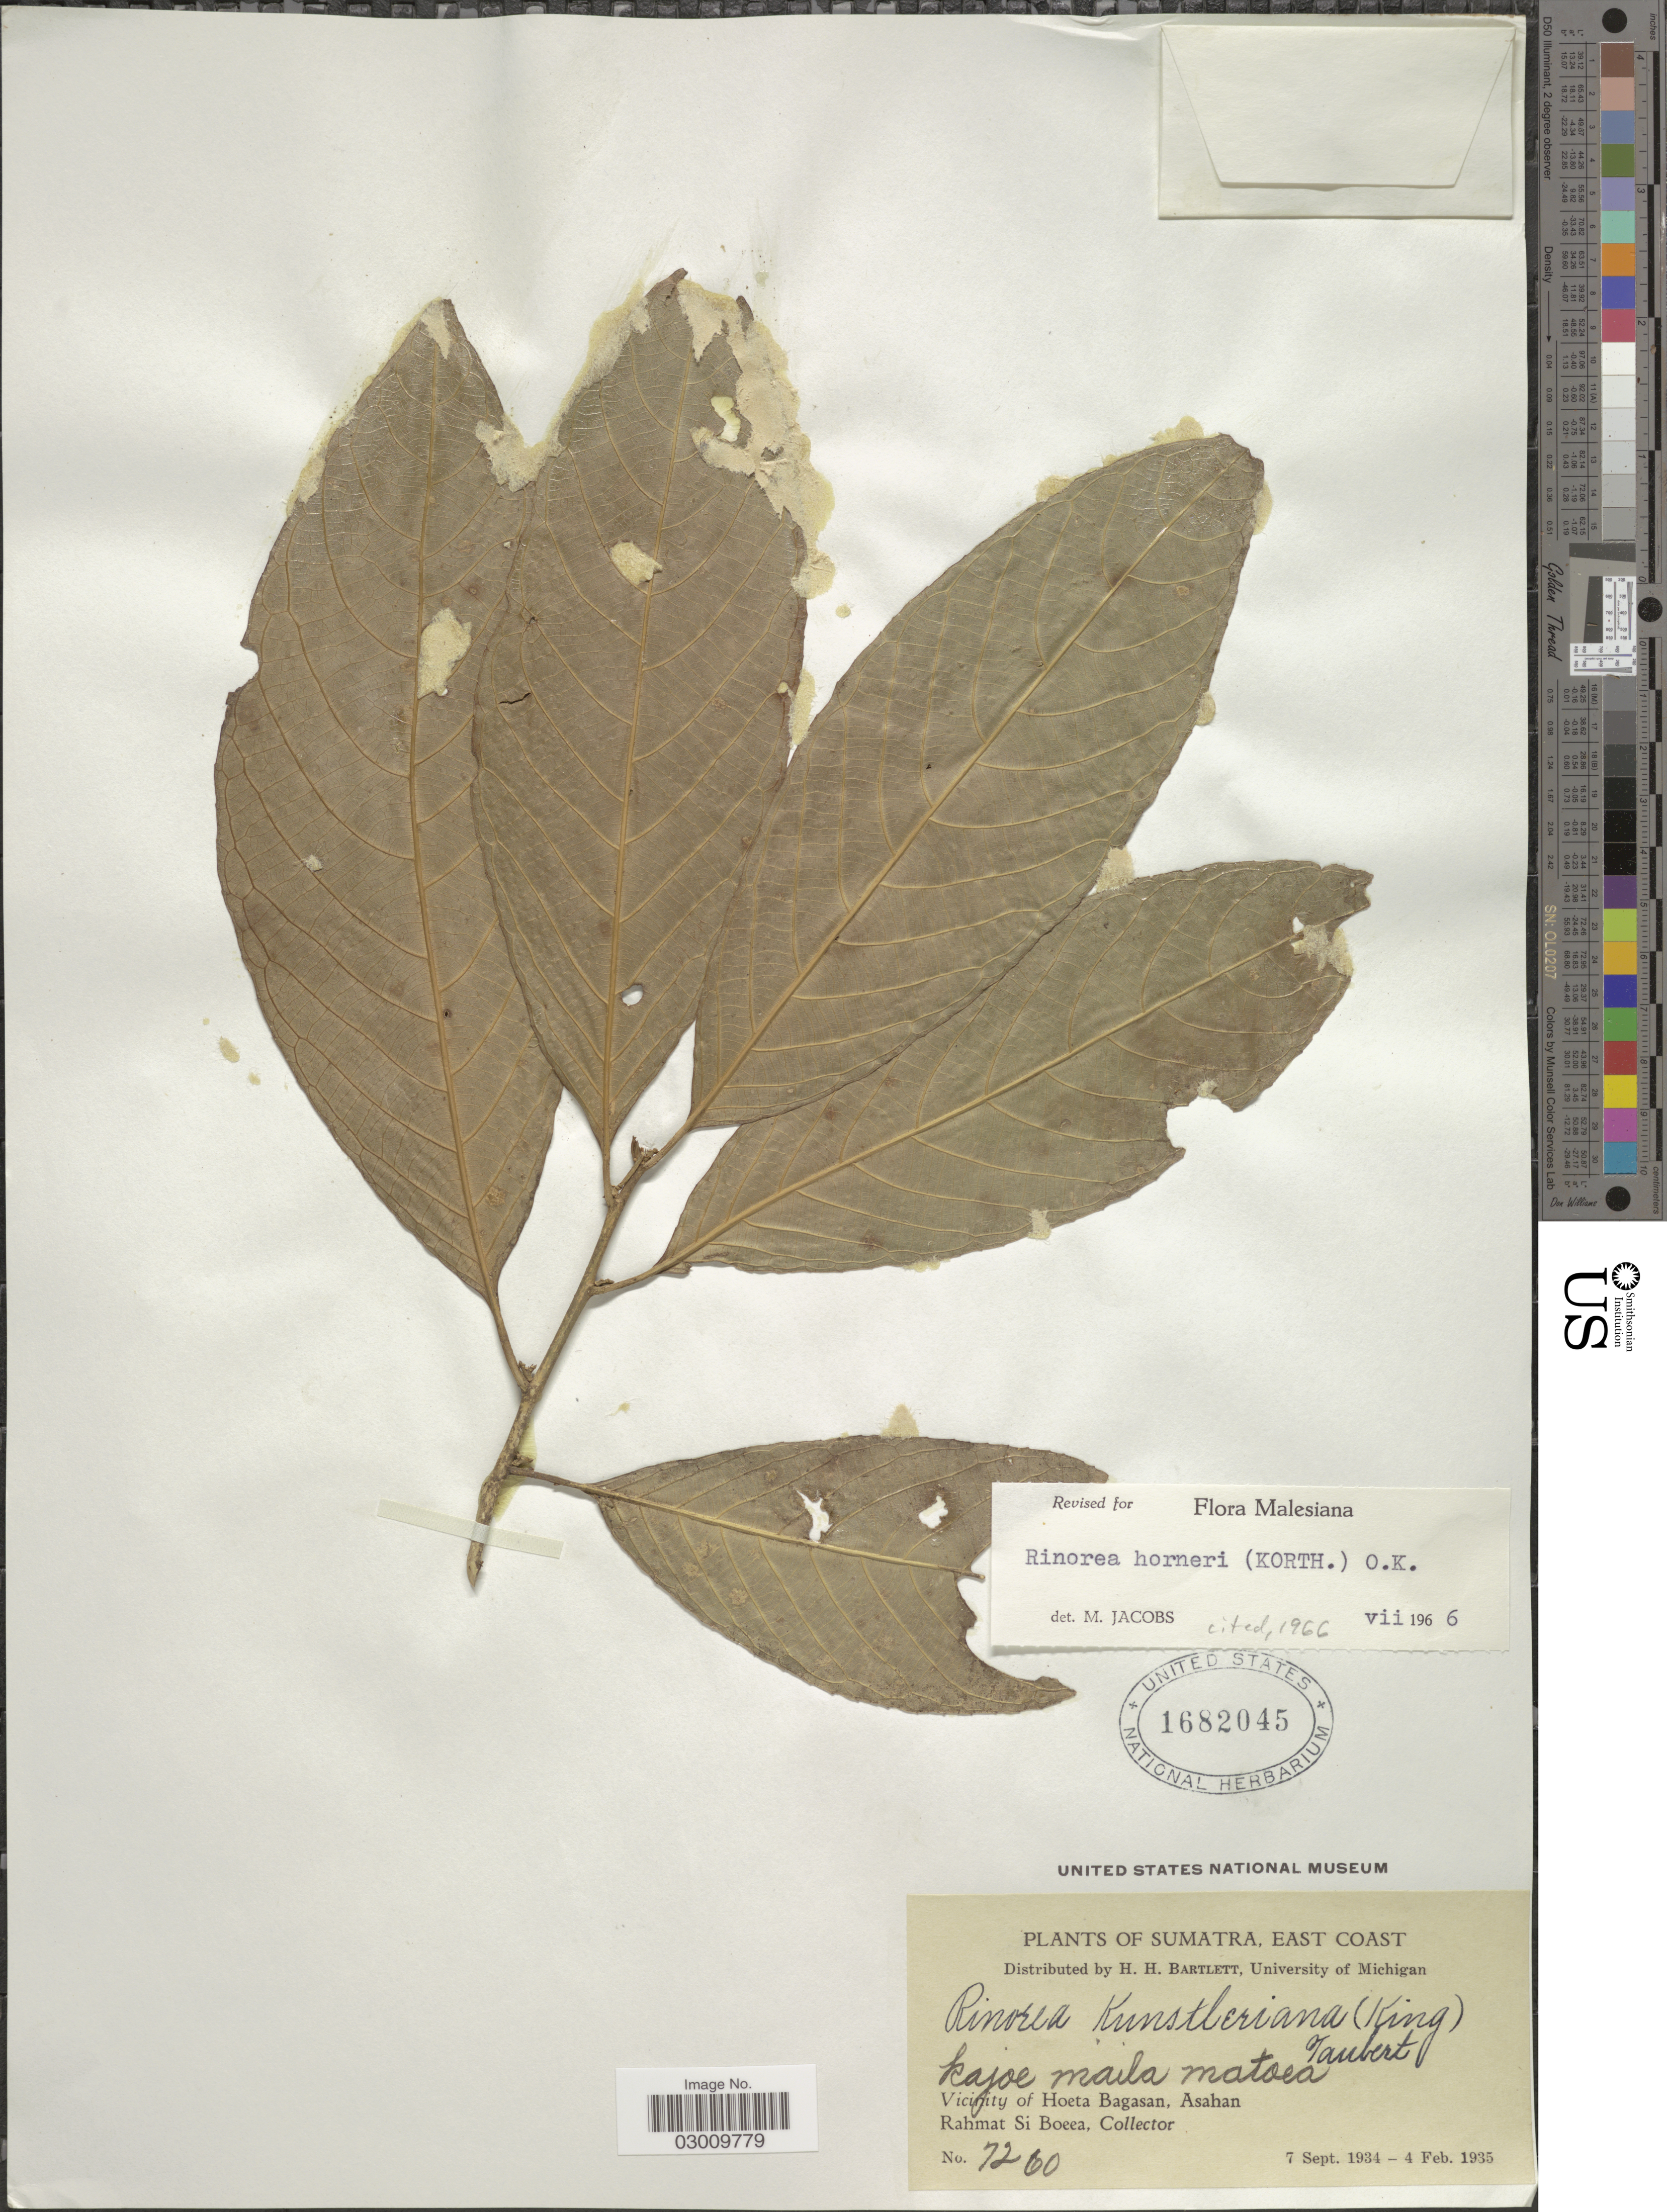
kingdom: Plantae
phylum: Tracheophyta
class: Magnoliopsida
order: Malpighiales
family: Violaceae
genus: Rinorea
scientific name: Rinorea horneri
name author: (Korth.) Kuntze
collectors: Rahmat Si Boeea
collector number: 7260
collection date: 1934-09-07/1935-02-04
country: Indonesia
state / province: Sumatra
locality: East Coast. Vicinity of Hoeta Bagasan, Asahan.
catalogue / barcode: US 1682045